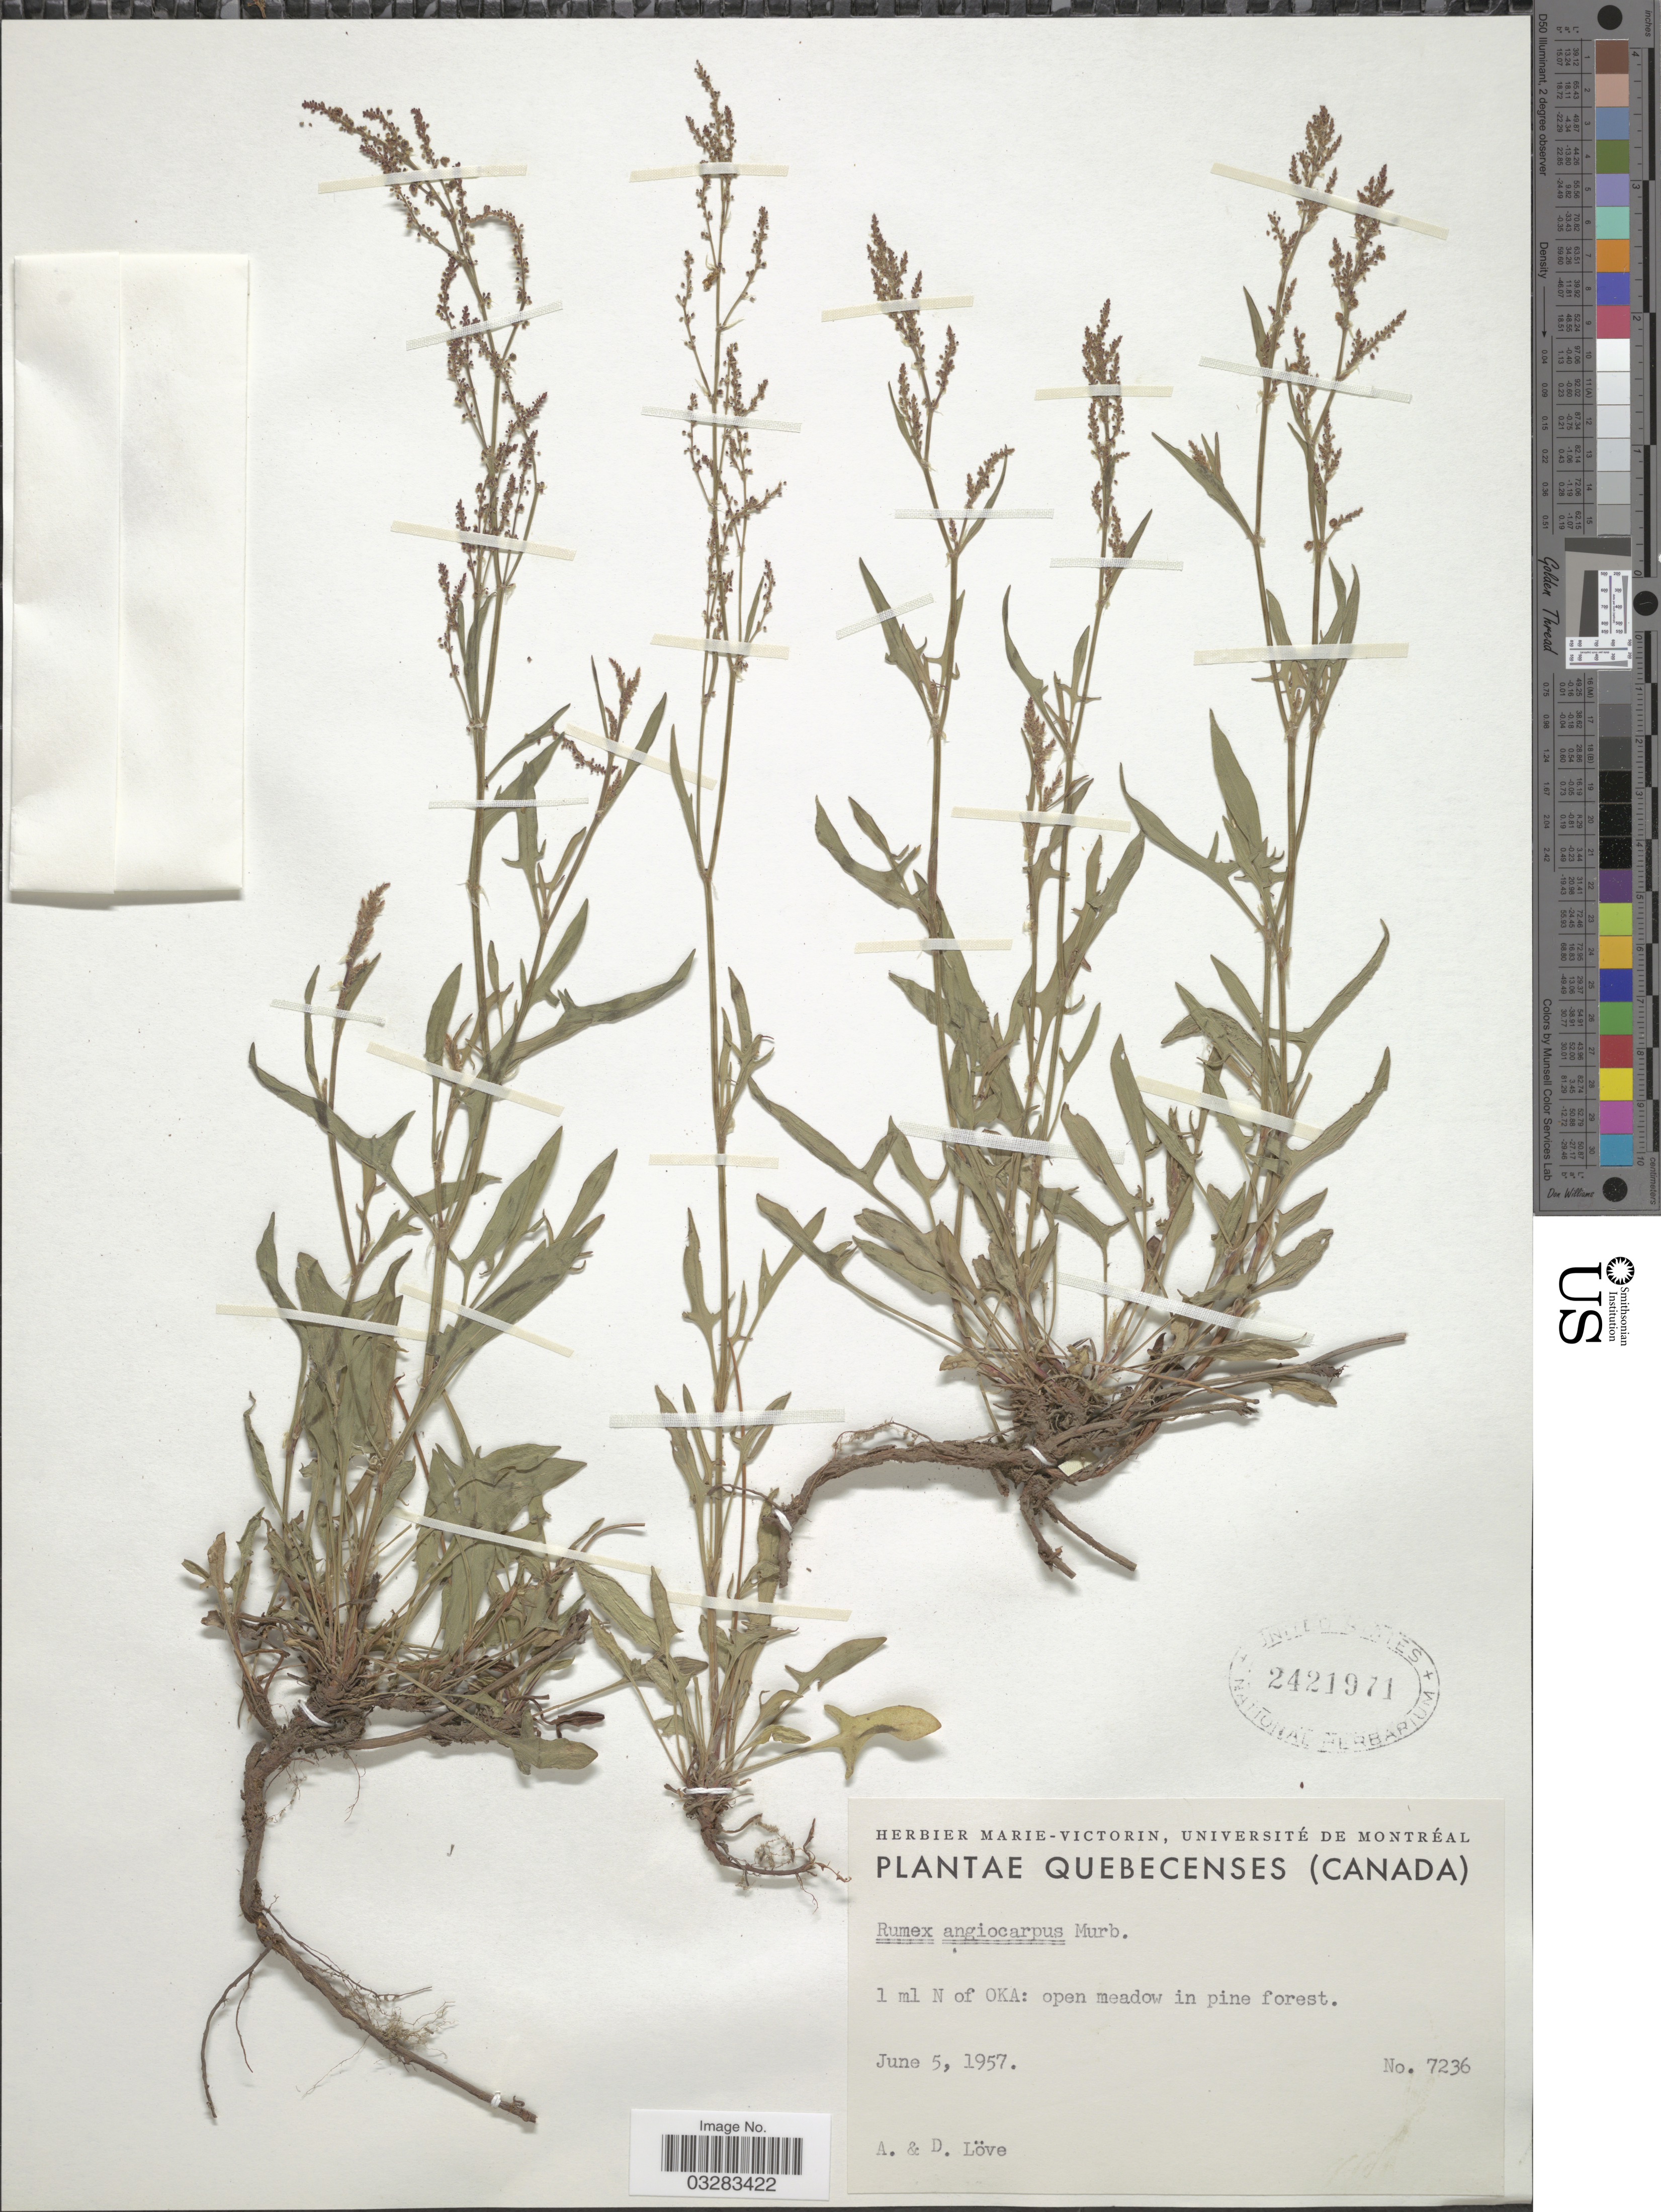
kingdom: Plantae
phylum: Tracheophyta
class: Magnoliopsida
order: Caryophyllales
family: Polygonaceae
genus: Rumex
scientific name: Rumex angiocarpus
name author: Murb.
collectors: Á. Löve & D. Löve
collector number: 7236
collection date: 1957-06-05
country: Canada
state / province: Quebec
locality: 1 ml N of OKA: open meadow in pine forest.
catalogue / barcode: US 2421971